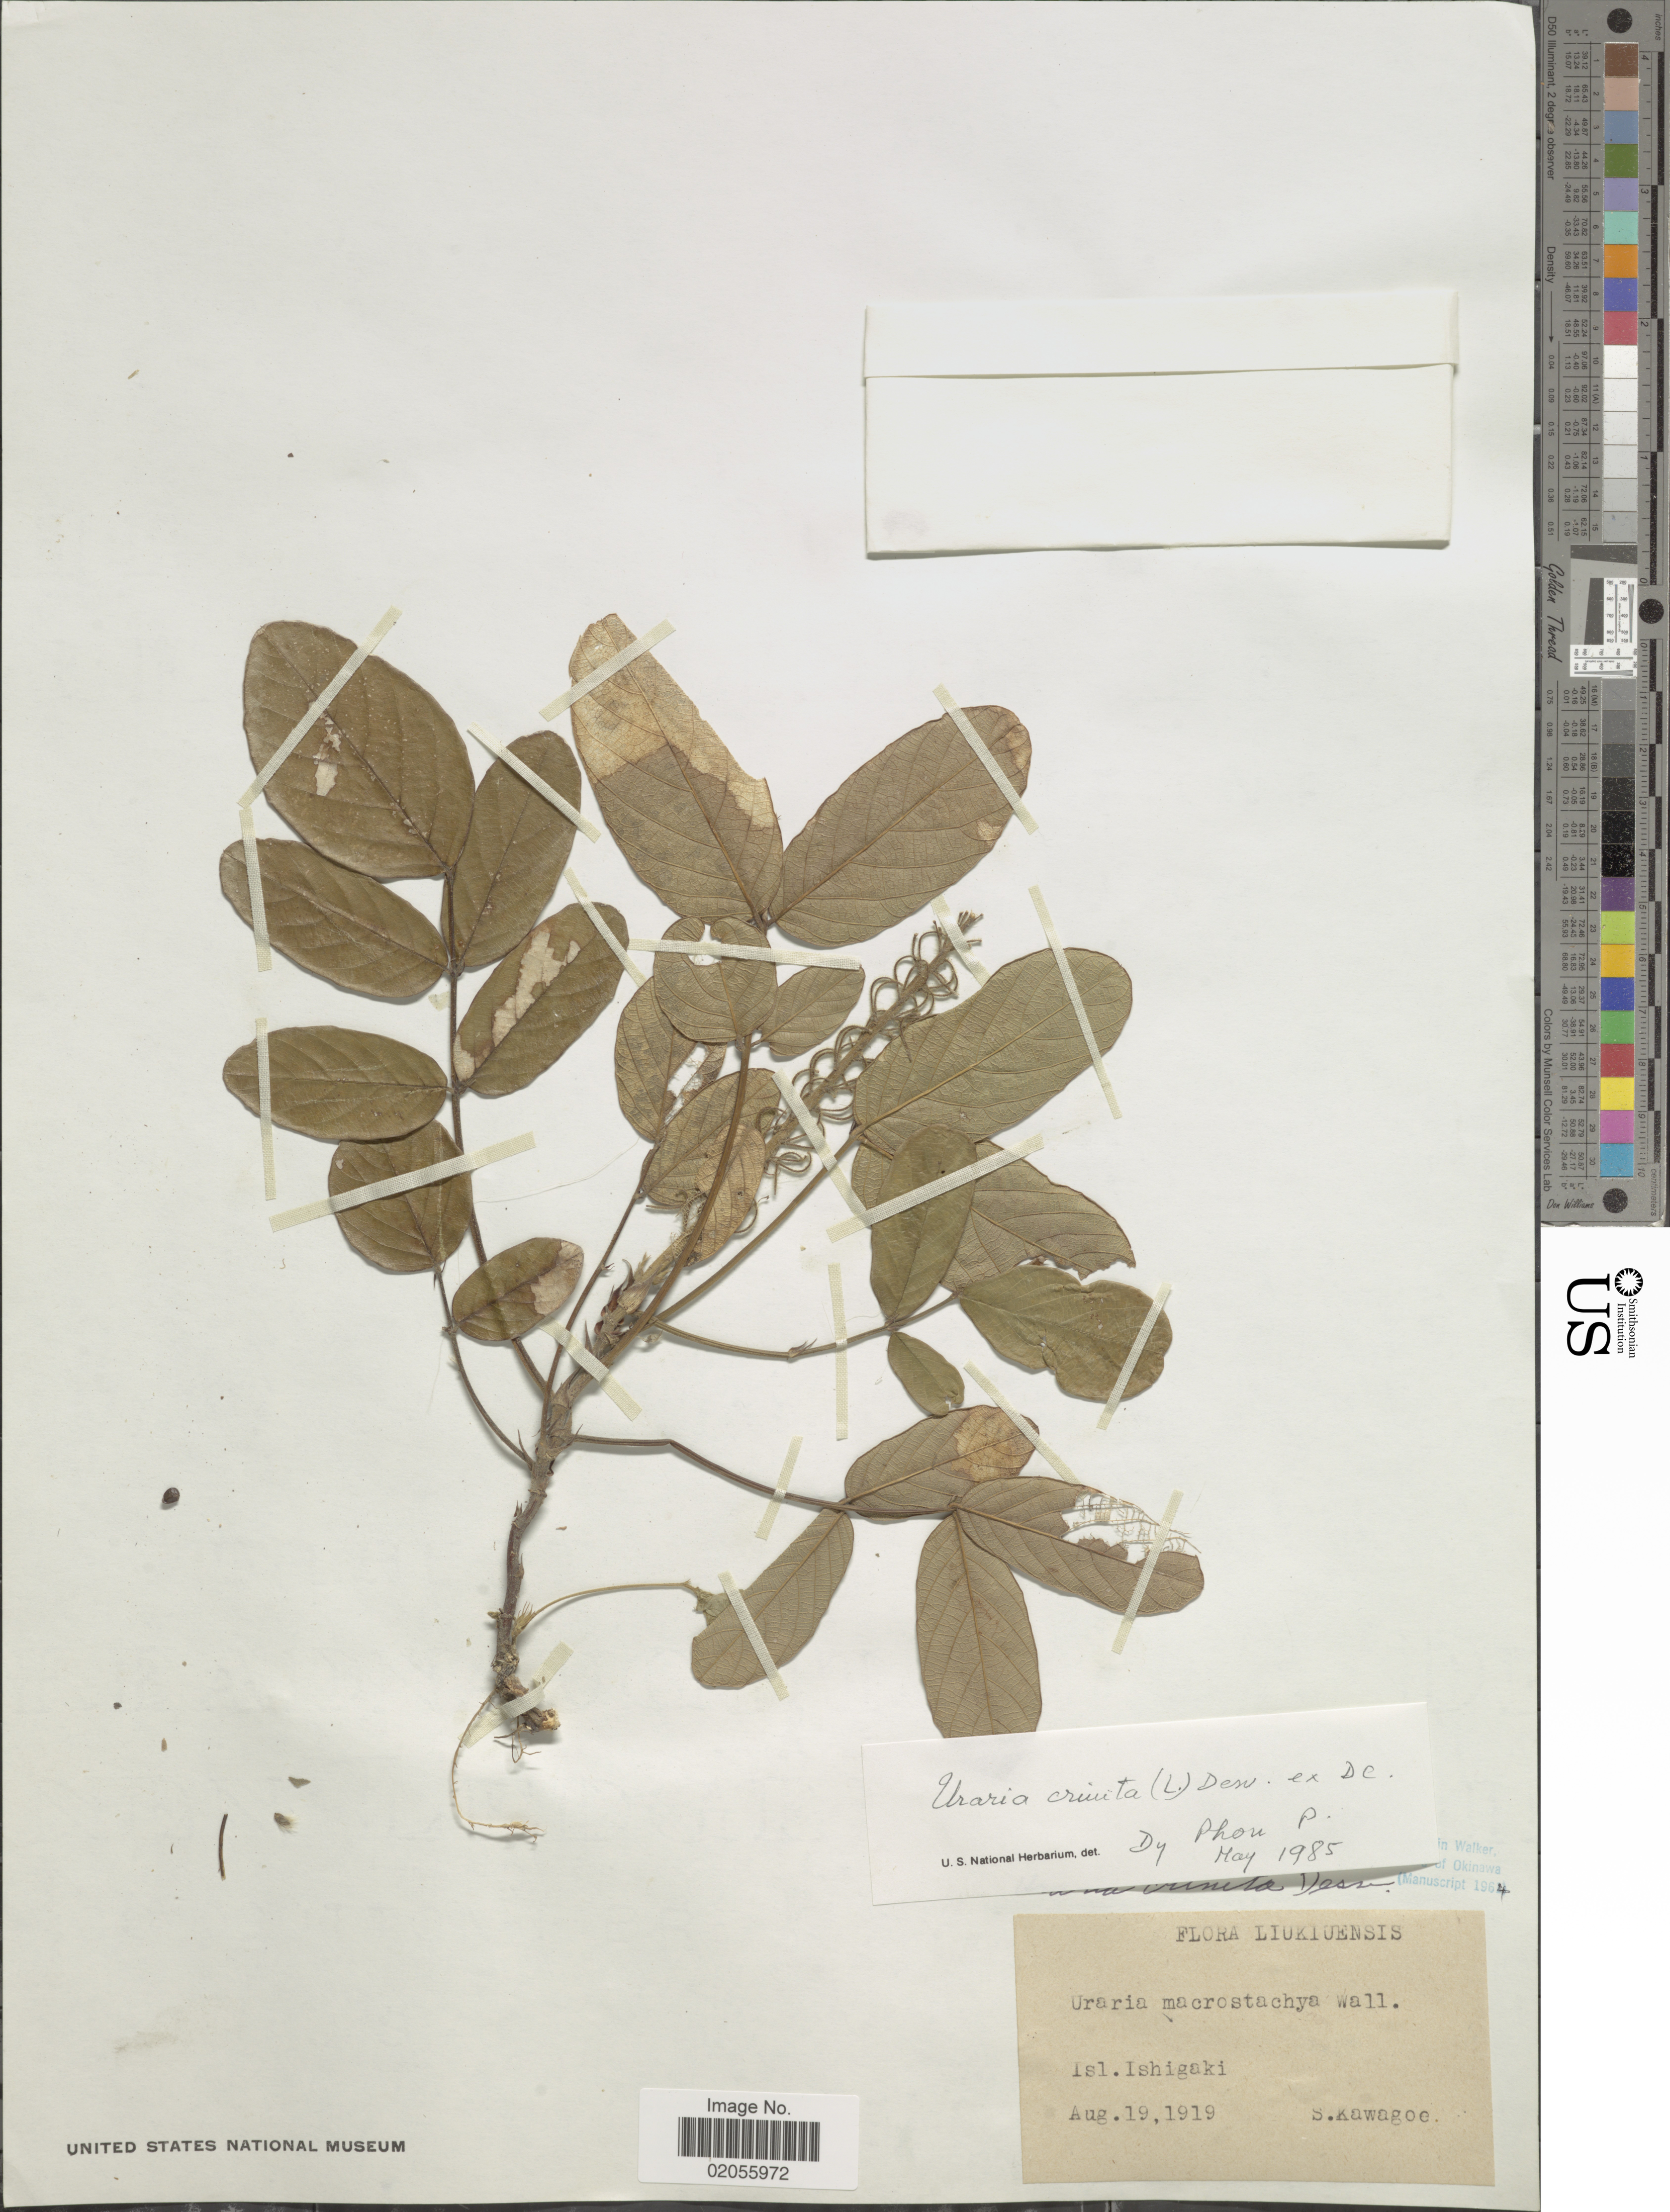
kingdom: Plantae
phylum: Tracheophyta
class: Magnoliopsida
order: Fabales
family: Fabaceae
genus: Uraria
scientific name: Uraria crinita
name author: (L.) Desv.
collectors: S. Kawagoe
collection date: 1919-08-19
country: Japan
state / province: Okinawa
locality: Liukiuensis, Isl. Ishigaki